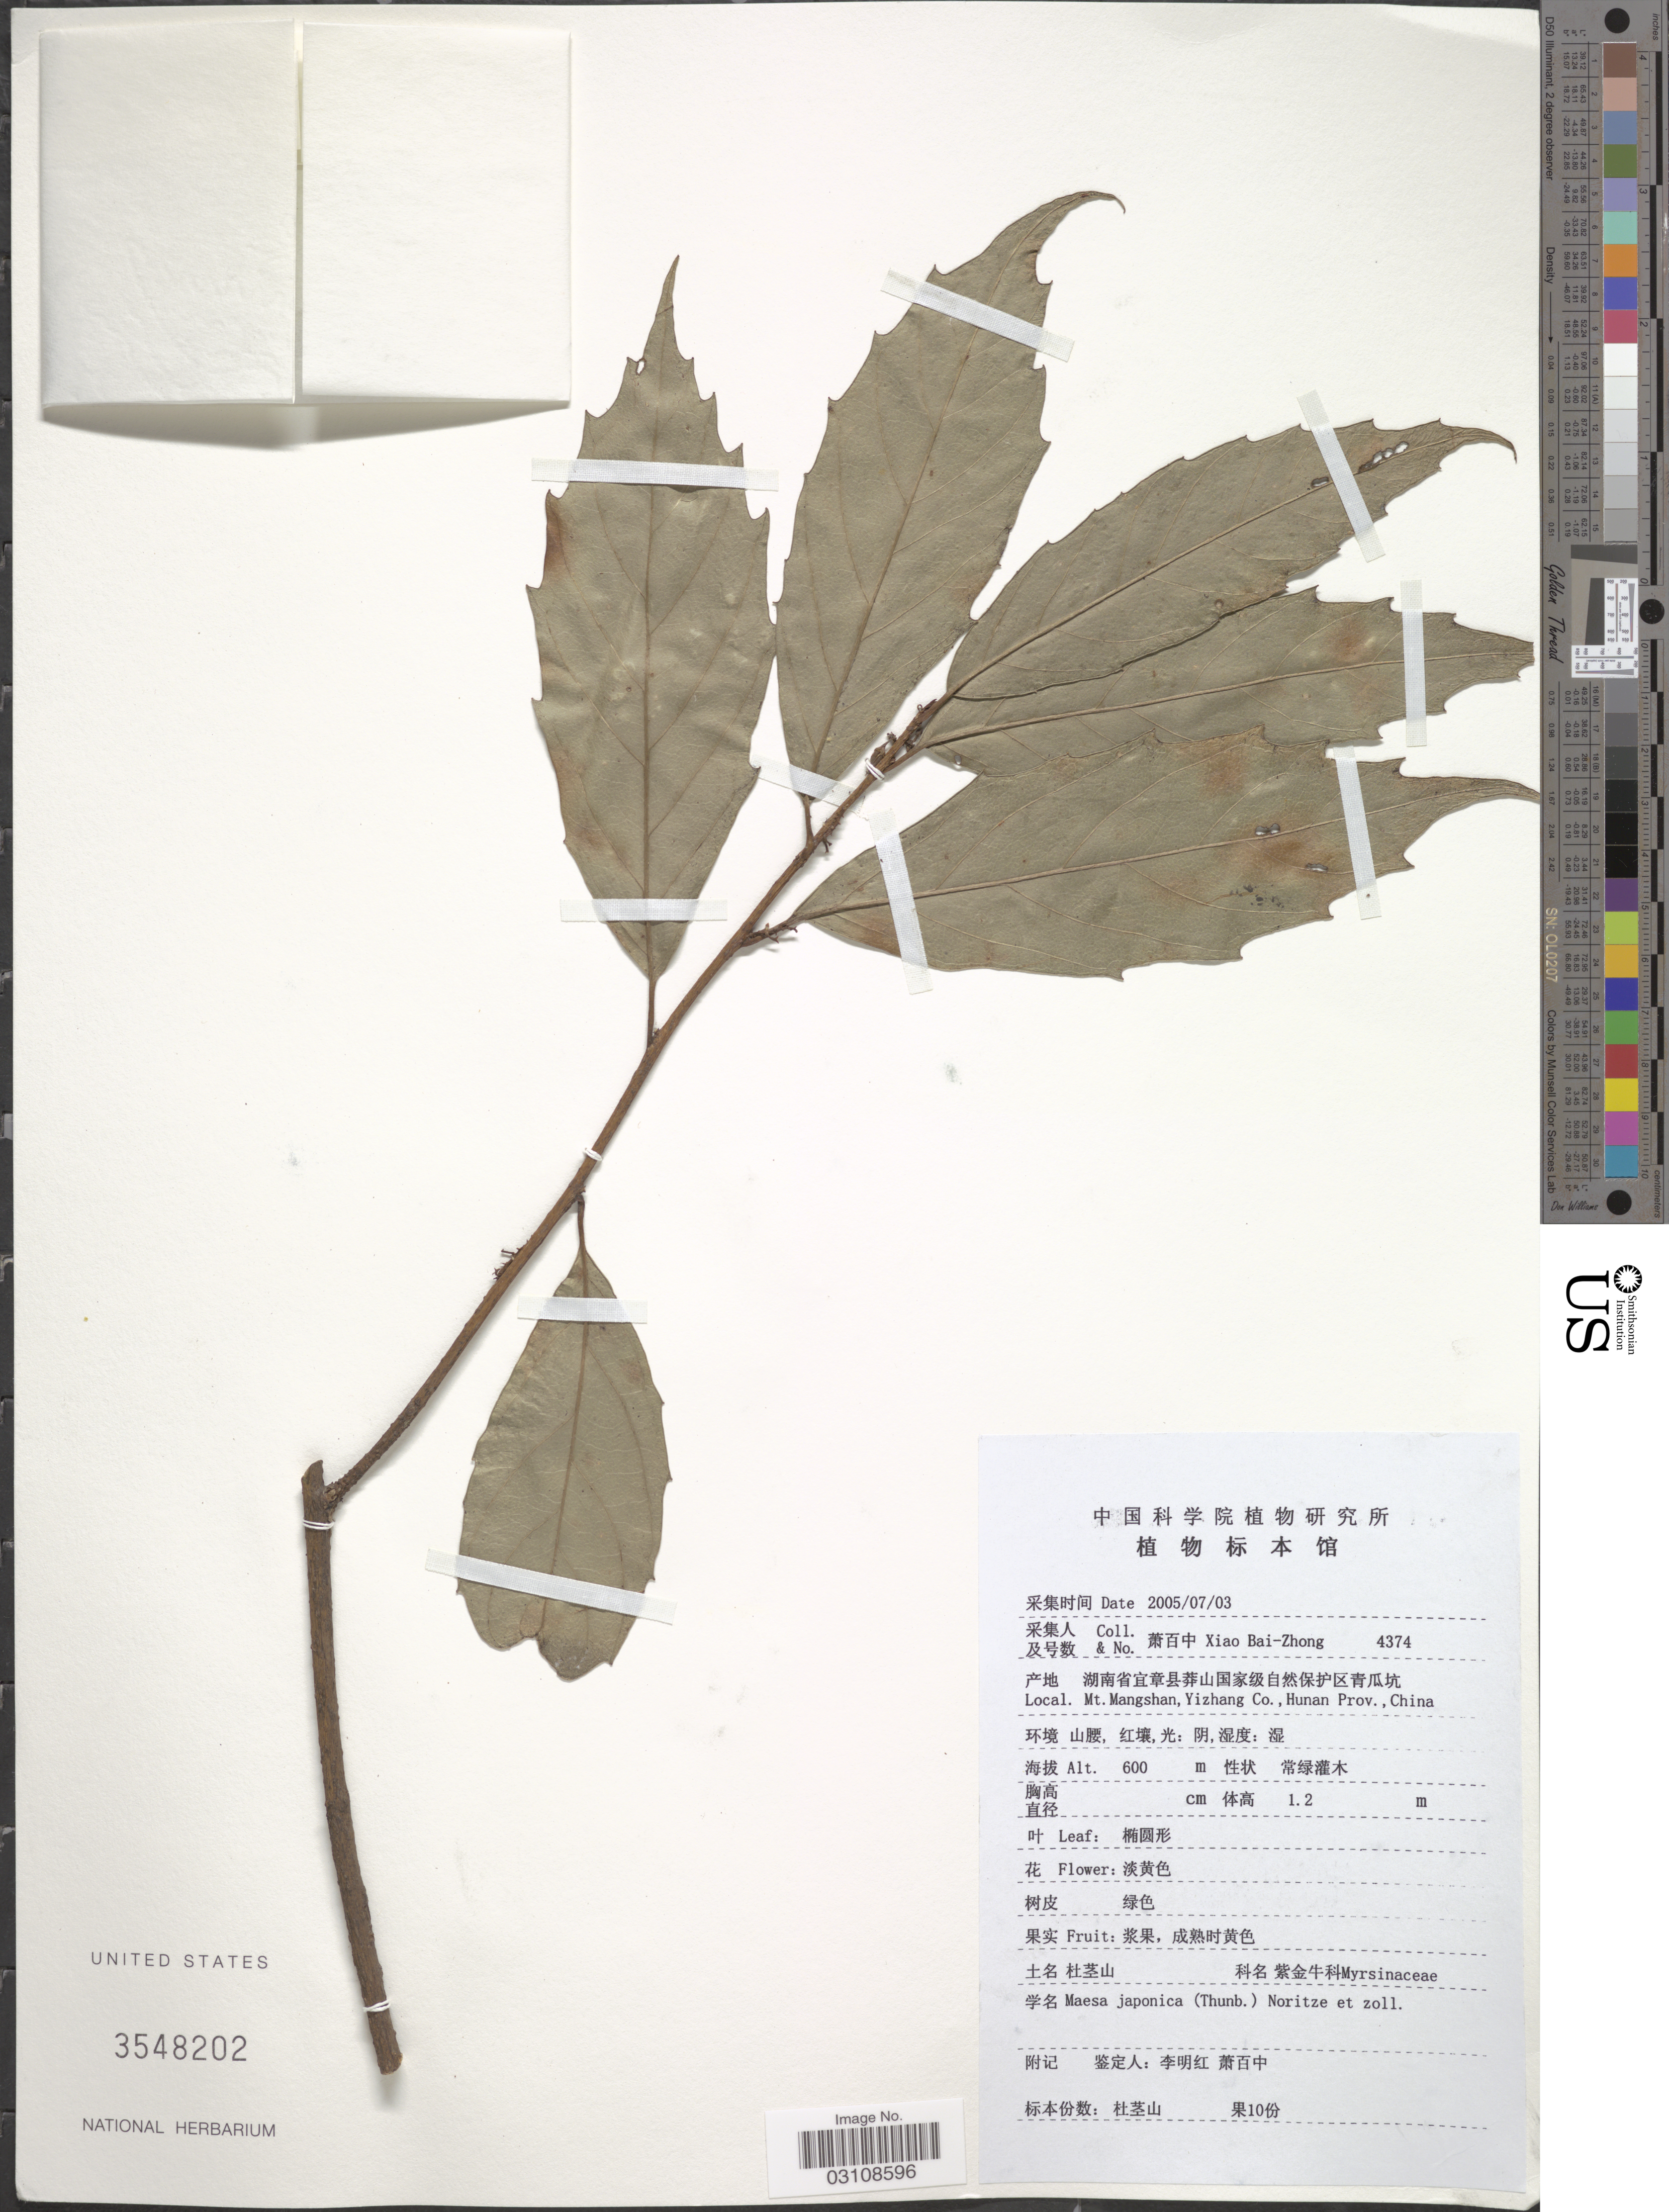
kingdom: Plantae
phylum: Tracheophyta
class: Magnoliopsida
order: Ericales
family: Primulaceae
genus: Maesa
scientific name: Maesa japonica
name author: Merr.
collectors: B. Z. Xiao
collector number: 4374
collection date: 2005-07-03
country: China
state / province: Hunan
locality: Mt. Mangshan, Yizhang Co.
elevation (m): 600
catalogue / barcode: US 3548202